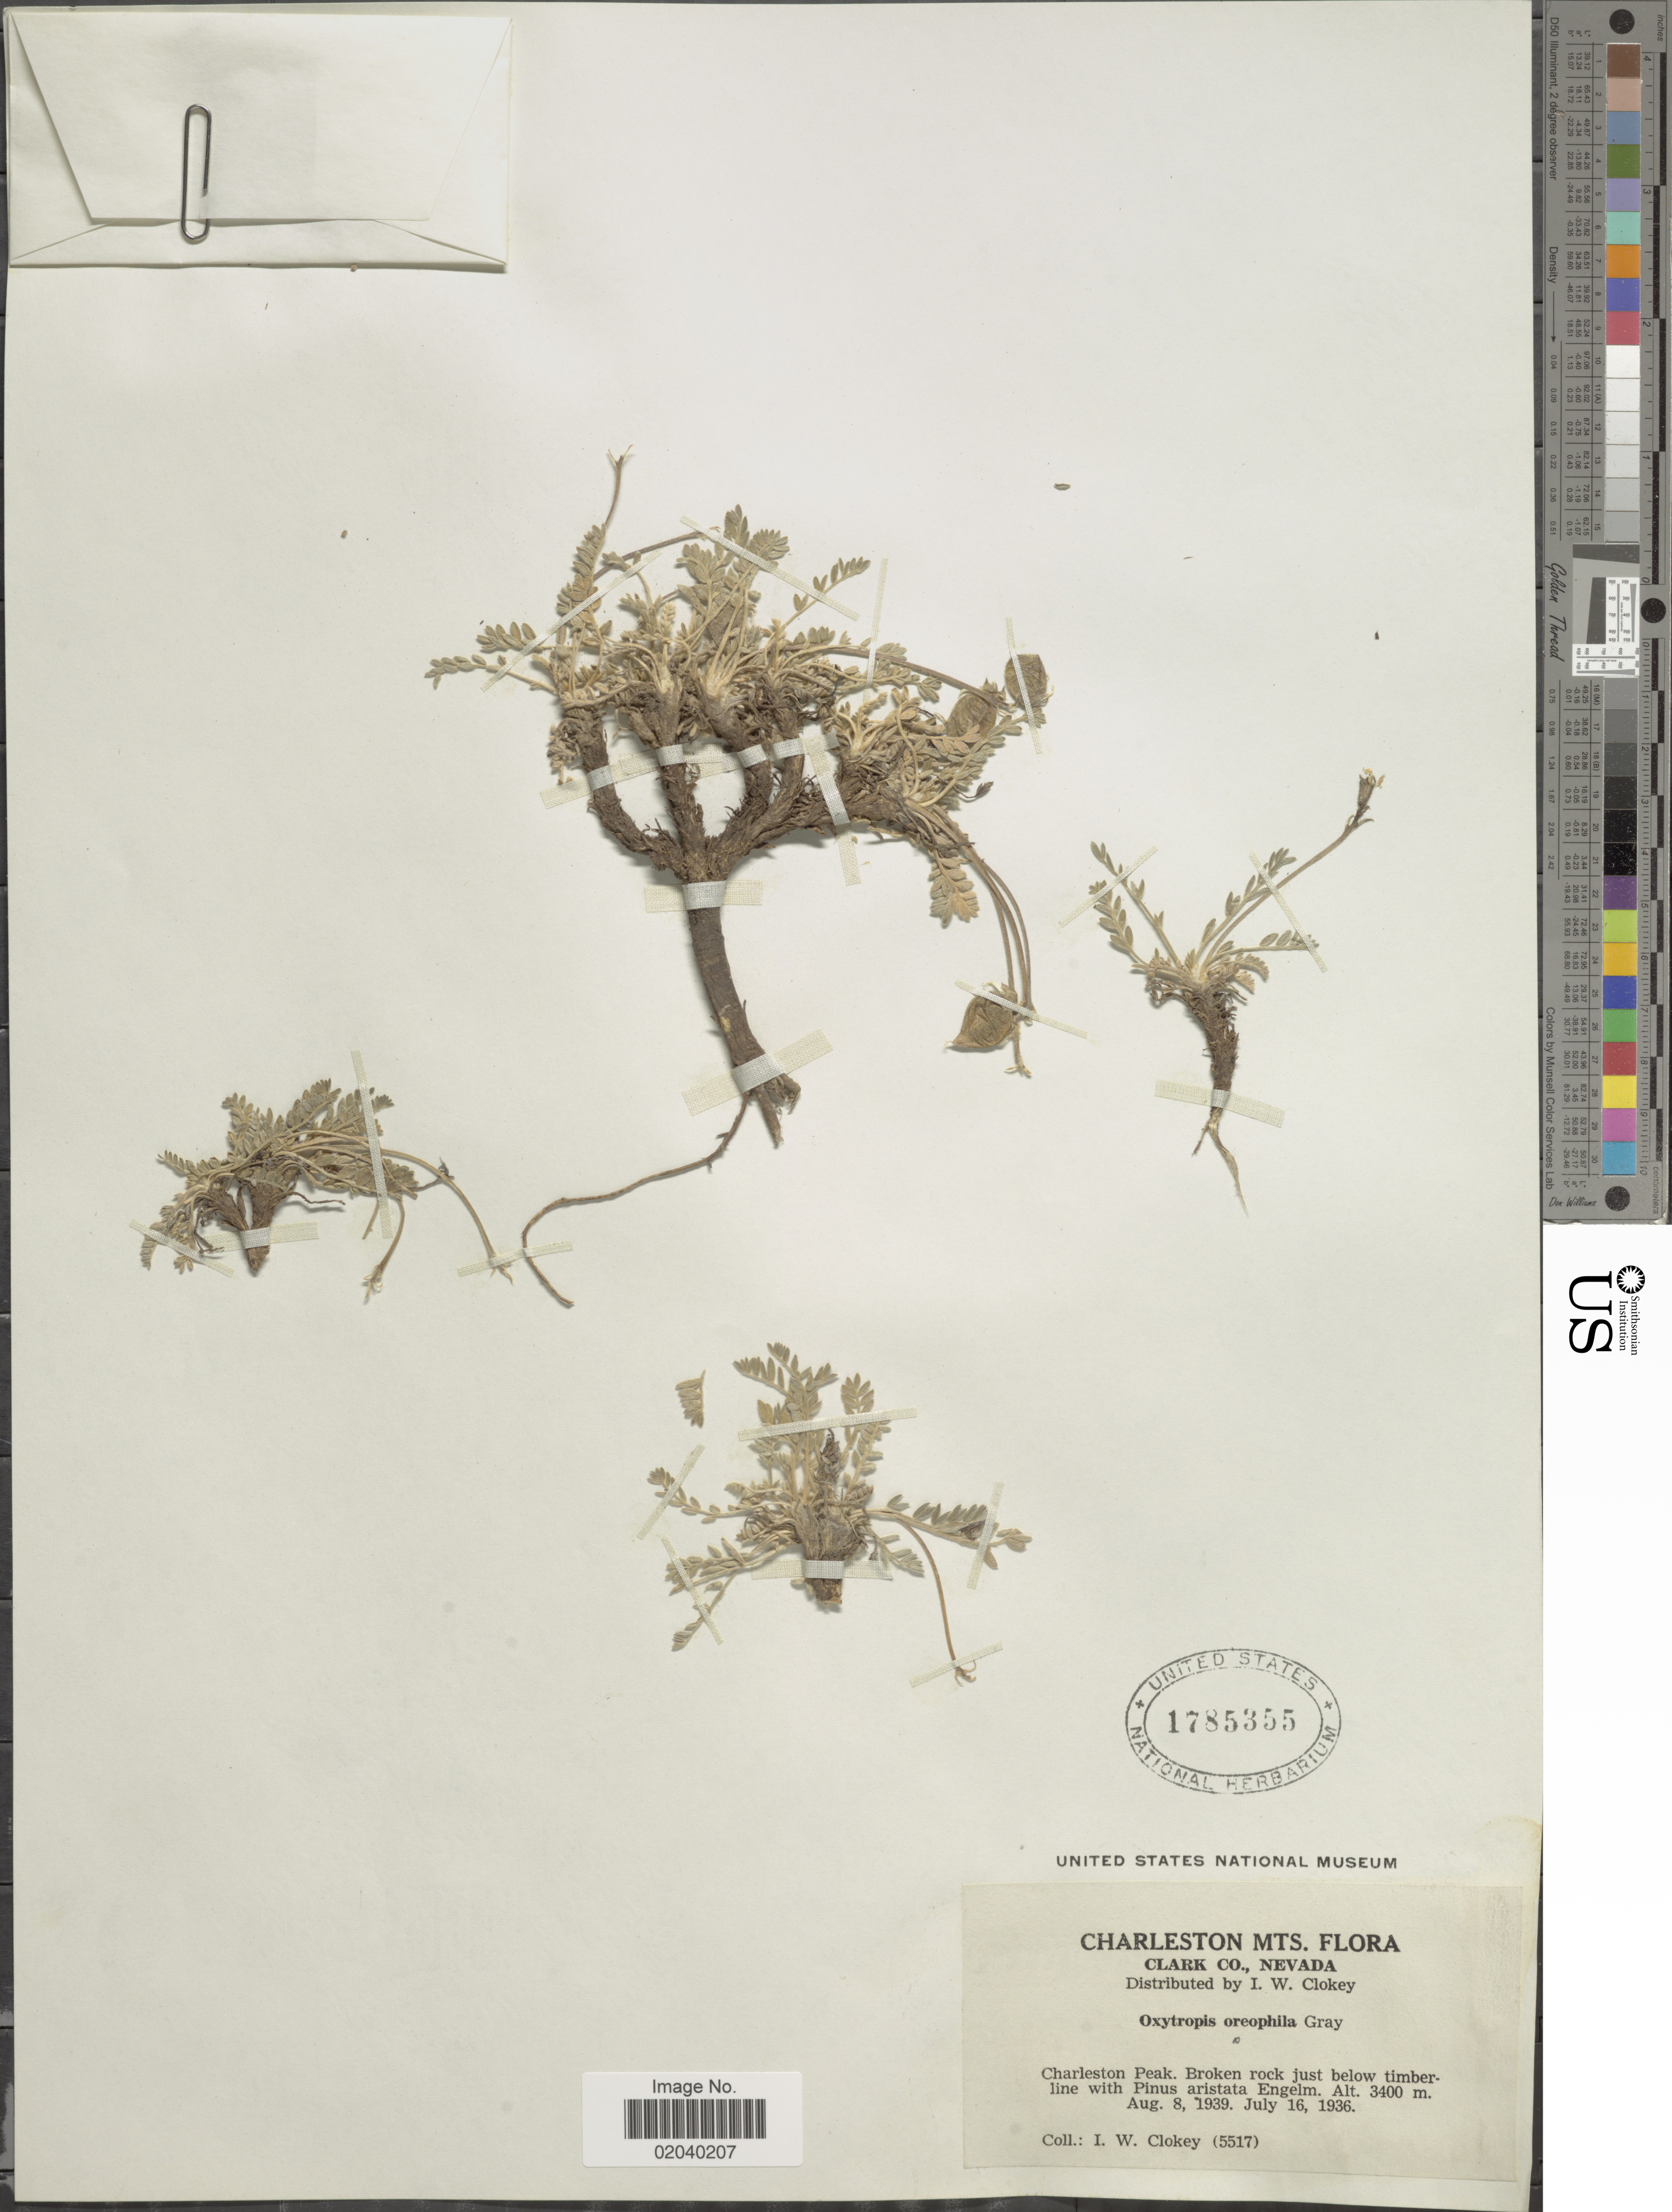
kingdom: Plantae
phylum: Tracheophyta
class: Magnoliopsida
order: Fabales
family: Fabaceae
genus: Oxytropis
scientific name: Oxytropis oreophila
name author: A. Gray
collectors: I. W. Clokey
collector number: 5517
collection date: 1936-07-16/1939-08-08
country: United States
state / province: Nevada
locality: Charleston Mts, Clark Co, Charleston Peak. Broken rock just below timberline with Pinus aristata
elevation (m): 3400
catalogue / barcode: US 1785355